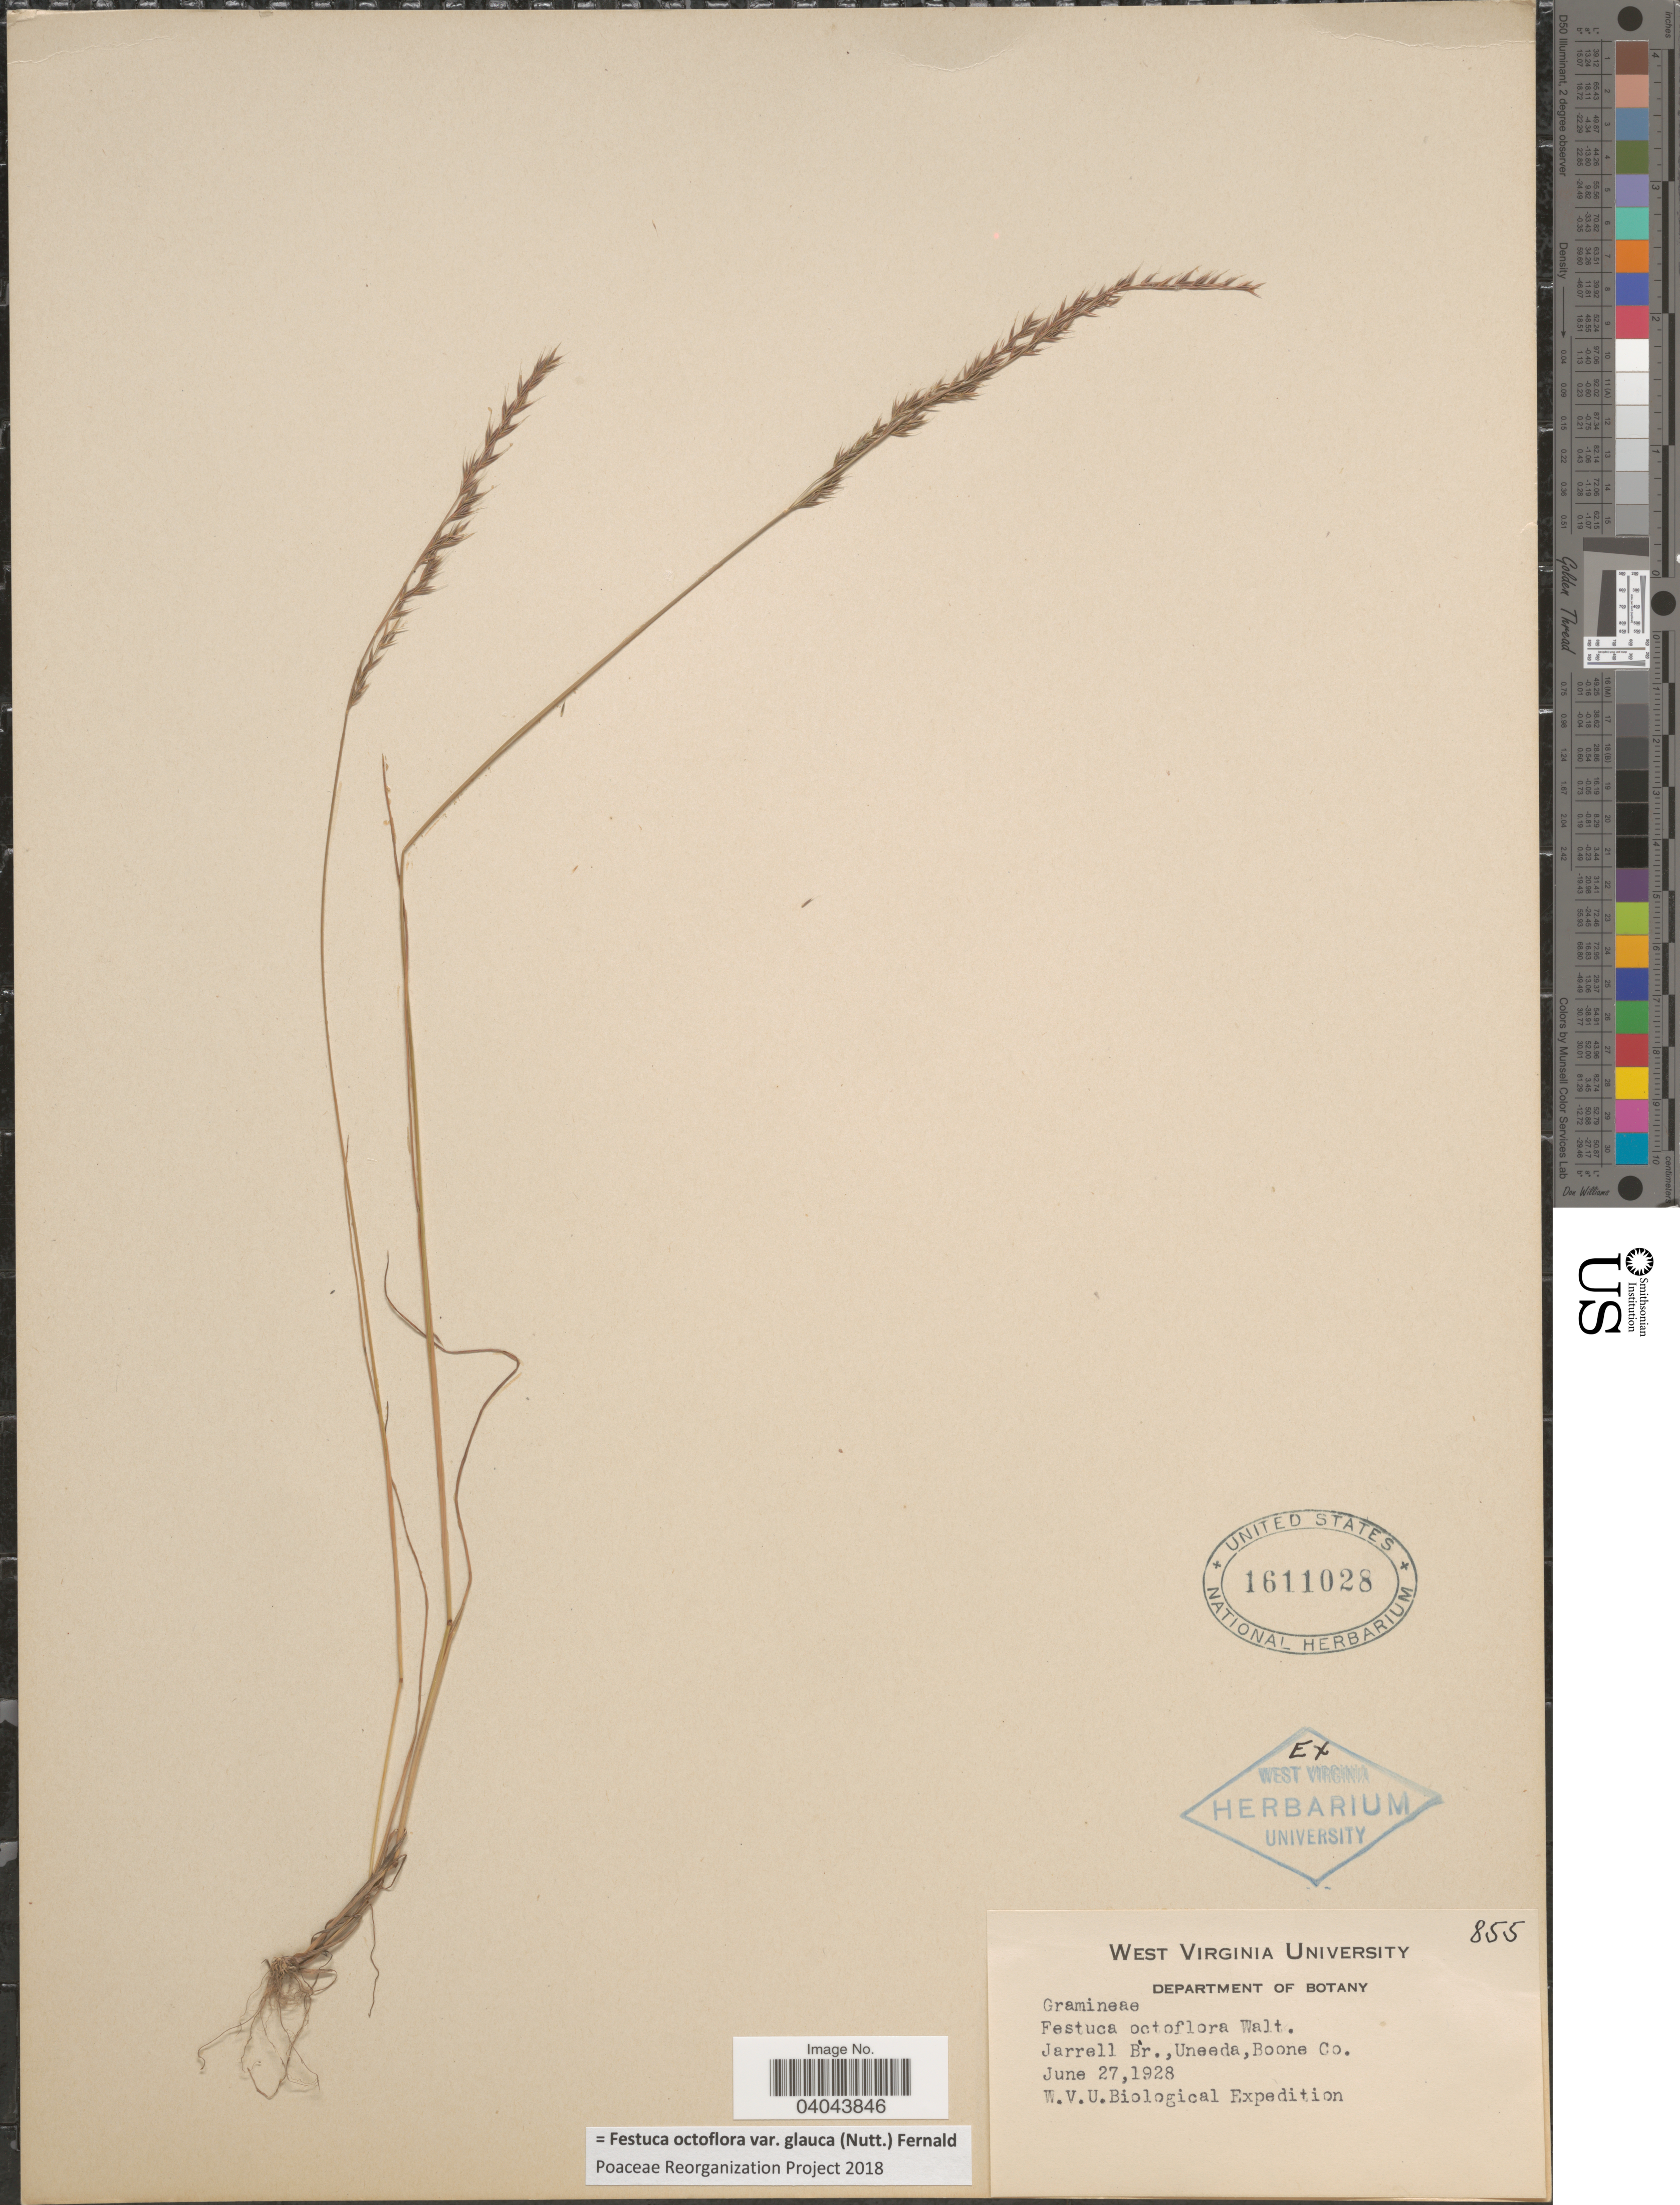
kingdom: Plantae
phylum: Tracheophyta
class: Liliopsida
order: Poales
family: Poaceae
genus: Festuca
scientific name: Festuca octoflora var. glauca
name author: (Nutt.) Fernald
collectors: W. V. U. Biological Expedition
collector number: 855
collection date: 1928-06-27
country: United States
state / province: West Virginia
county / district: Boone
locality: Jarrell Br., Uneeda, Boone Co.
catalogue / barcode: US 1611028